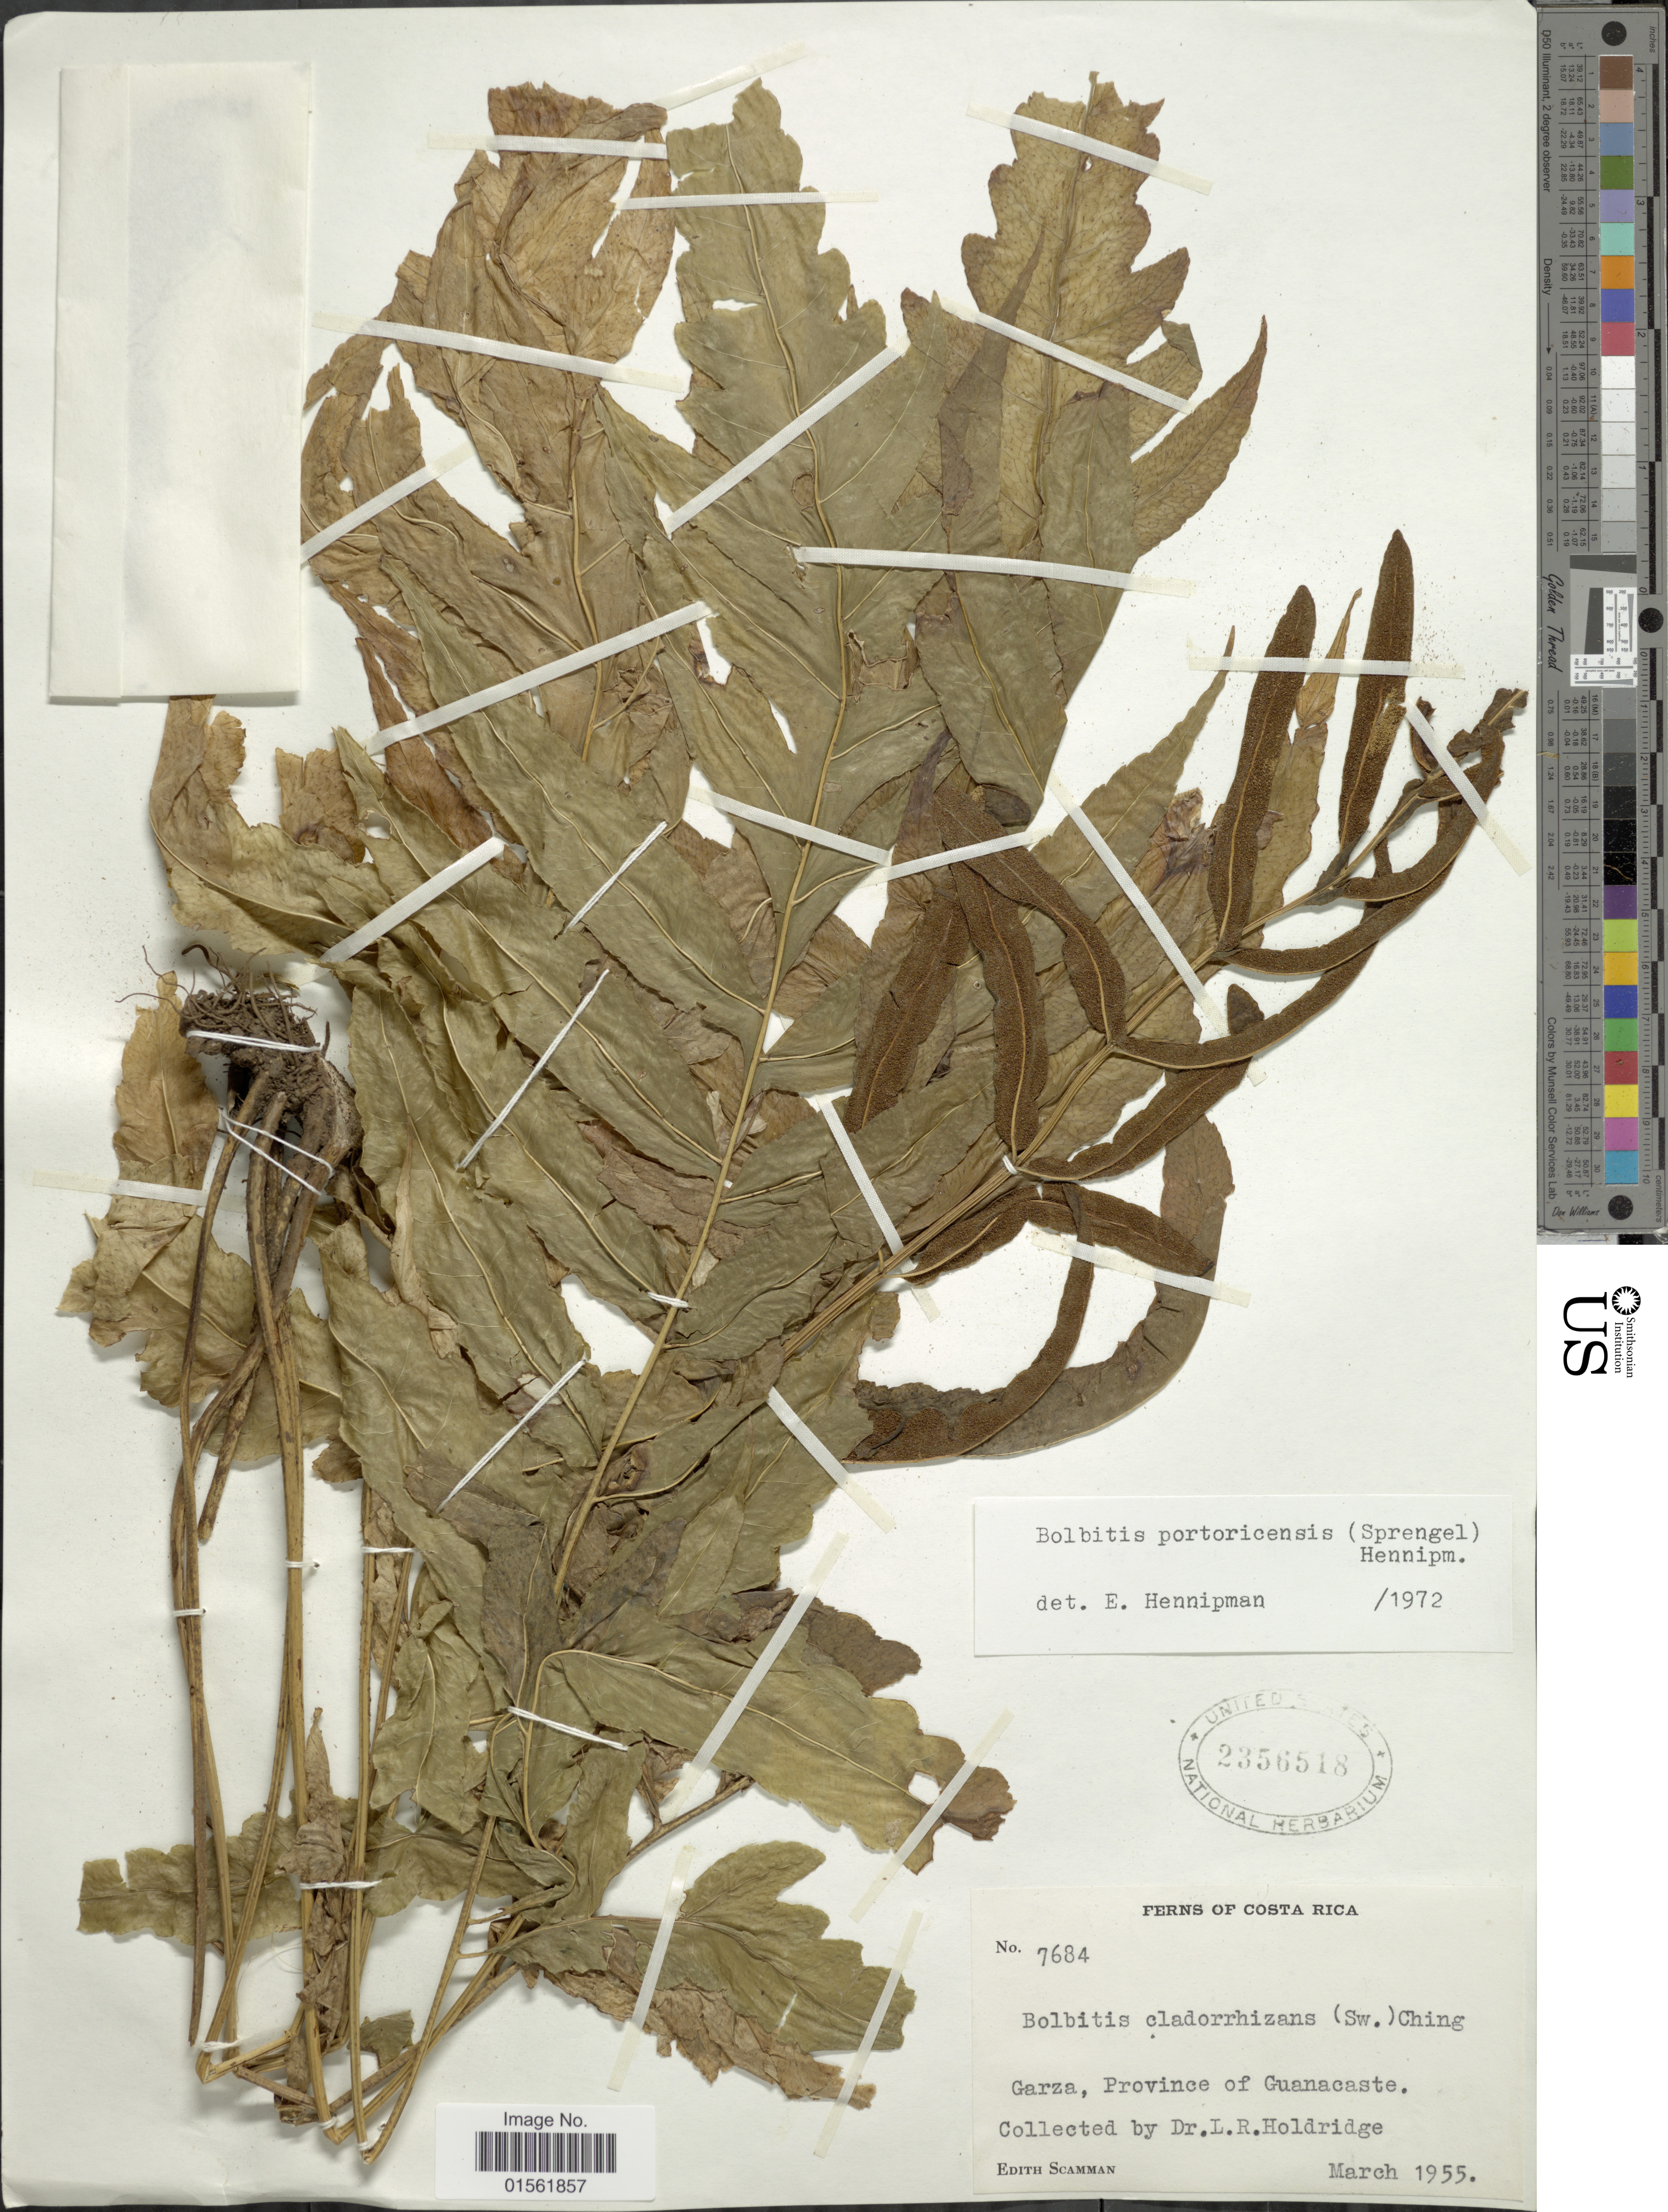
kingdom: Plantae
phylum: Tracheophyta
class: Polypodiopsida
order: Polypodiales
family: Dryopteridaceae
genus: Bolbitis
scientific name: Bolbitis portoricensis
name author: (Spreng.) Hennipman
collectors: L. Holdridge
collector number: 7684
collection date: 1955-03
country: Costa Rica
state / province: Guanacaste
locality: Garza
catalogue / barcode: US 2356518